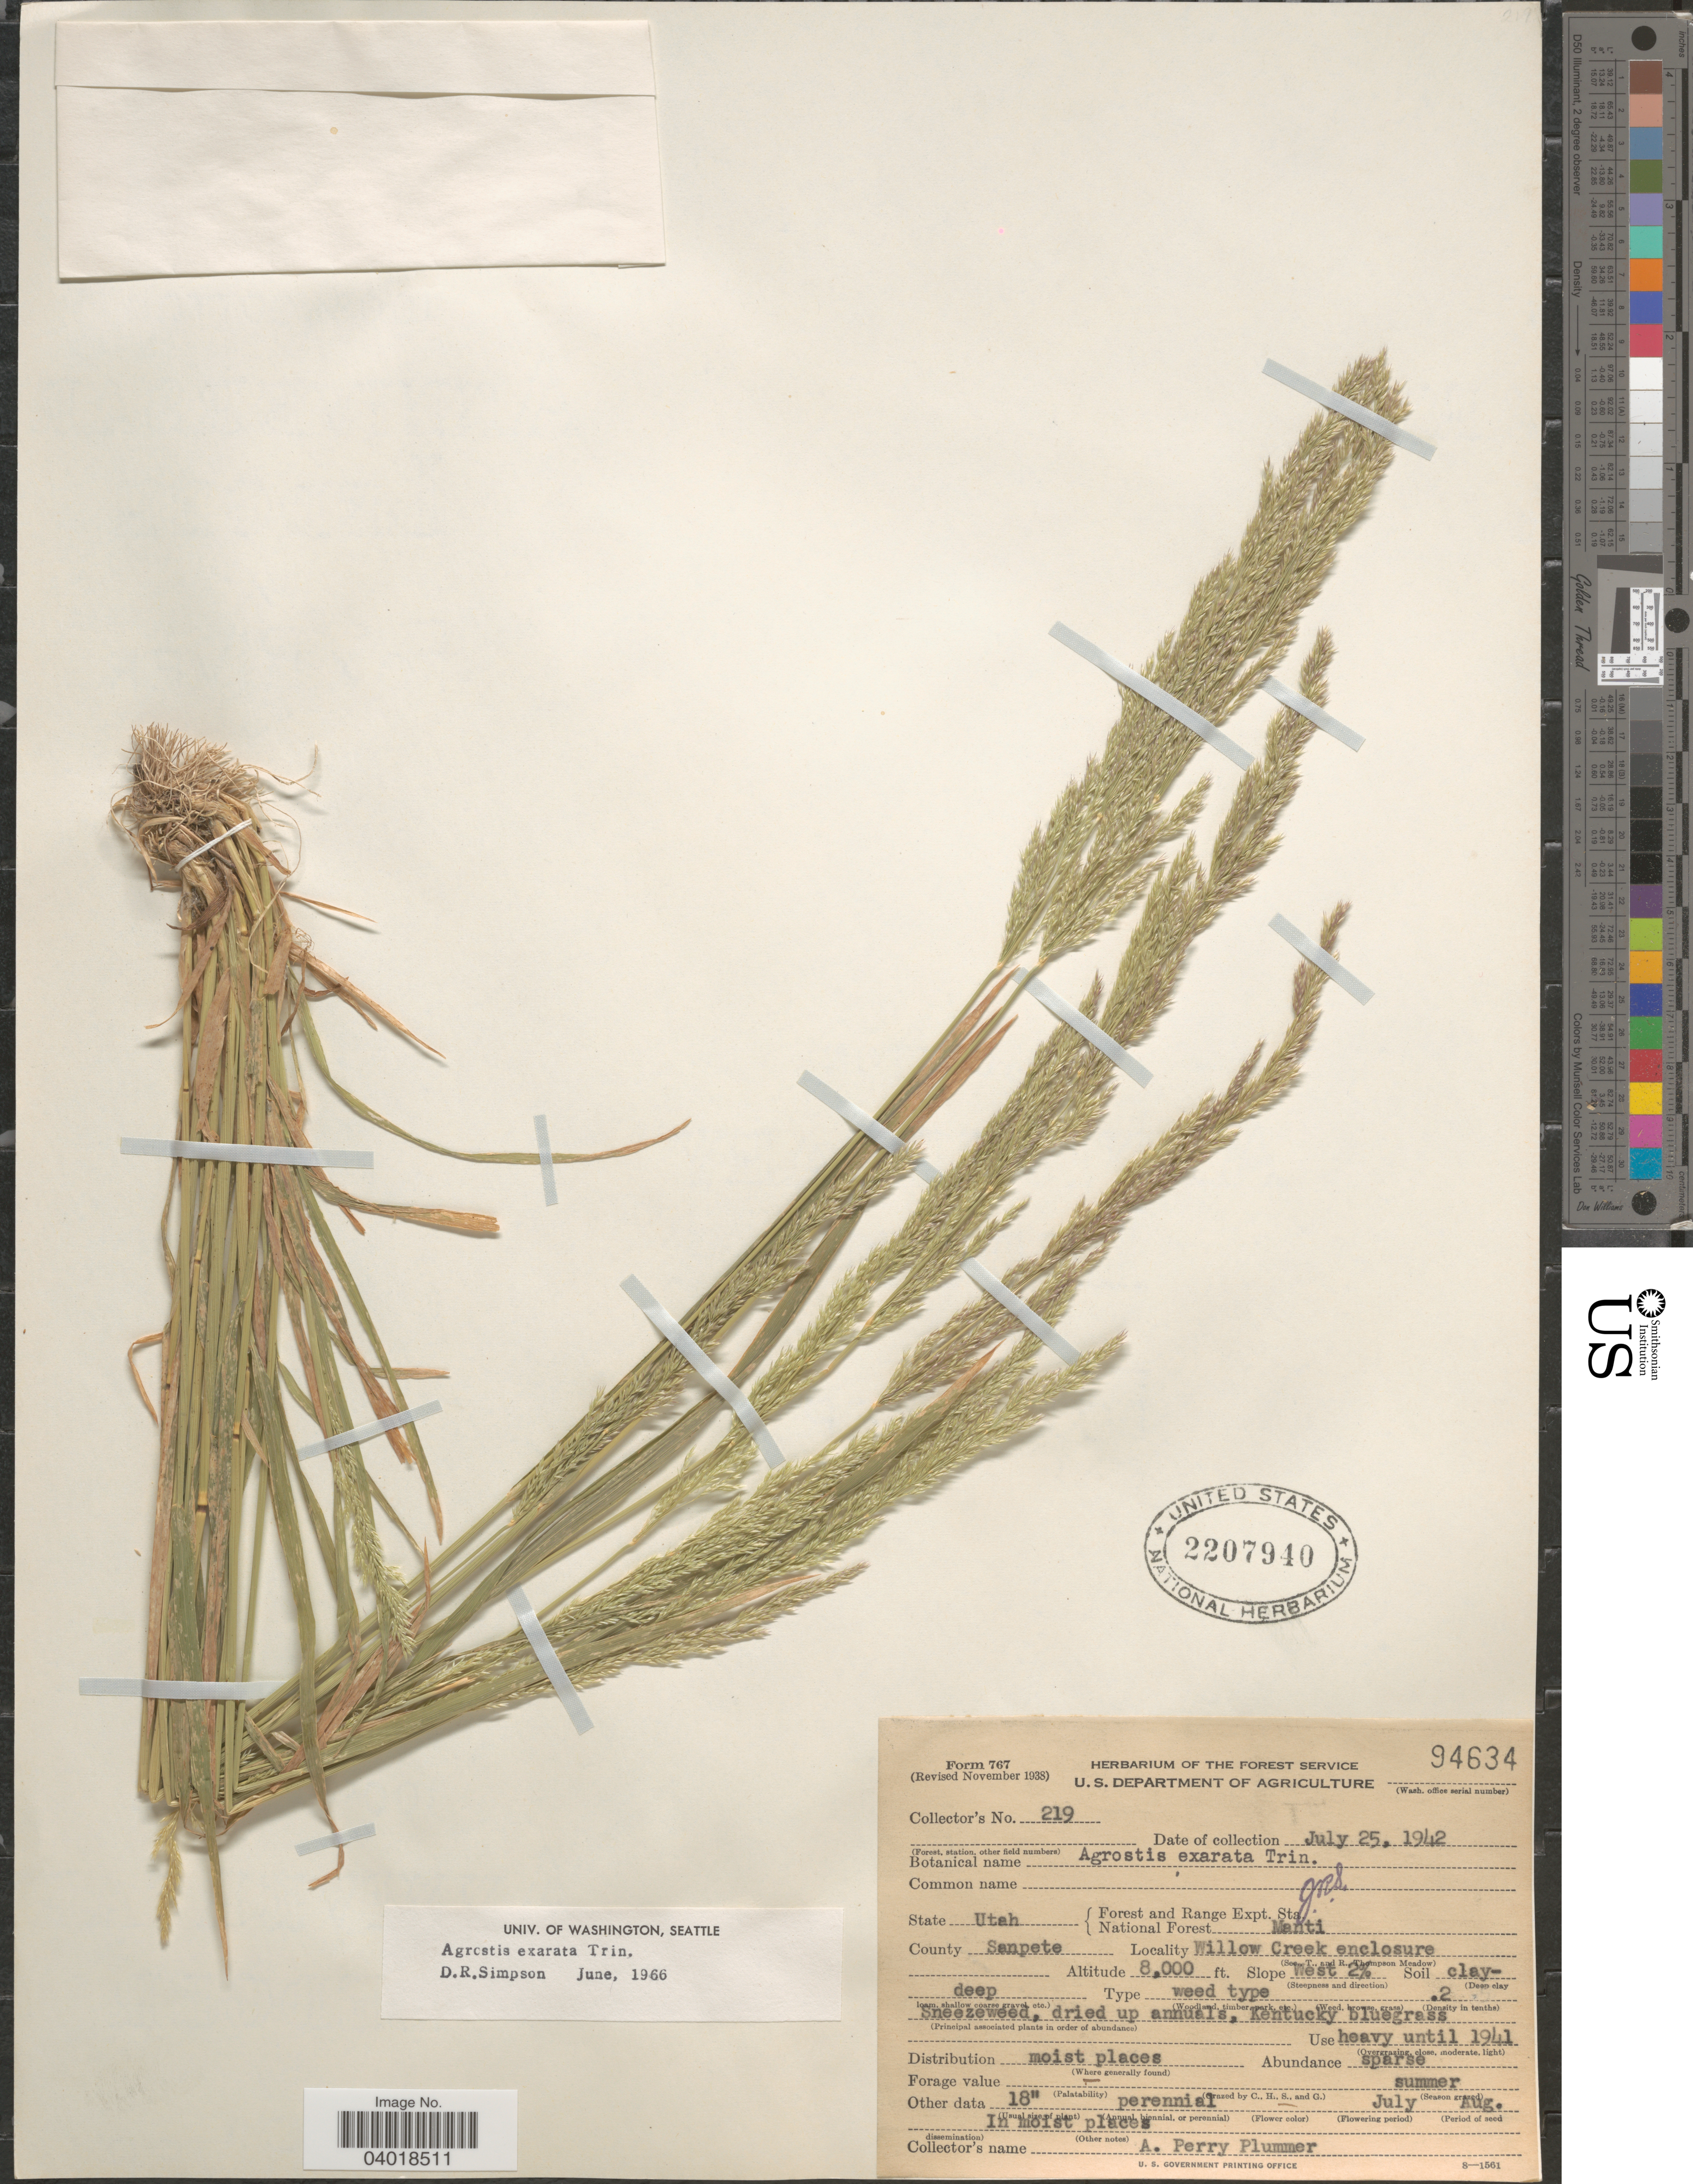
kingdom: Plantae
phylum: Tracheophyta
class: Liliopsida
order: Poales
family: Poaceae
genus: Agrostis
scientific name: Agrostis exarata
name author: Trin.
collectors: A. Plummer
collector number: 219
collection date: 1942-07-25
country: United States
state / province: Utah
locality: National Forest Manti. County Sanpete. Willow Creek enclosure. Kentucky blue grass.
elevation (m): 2438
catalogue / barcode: US 2207940